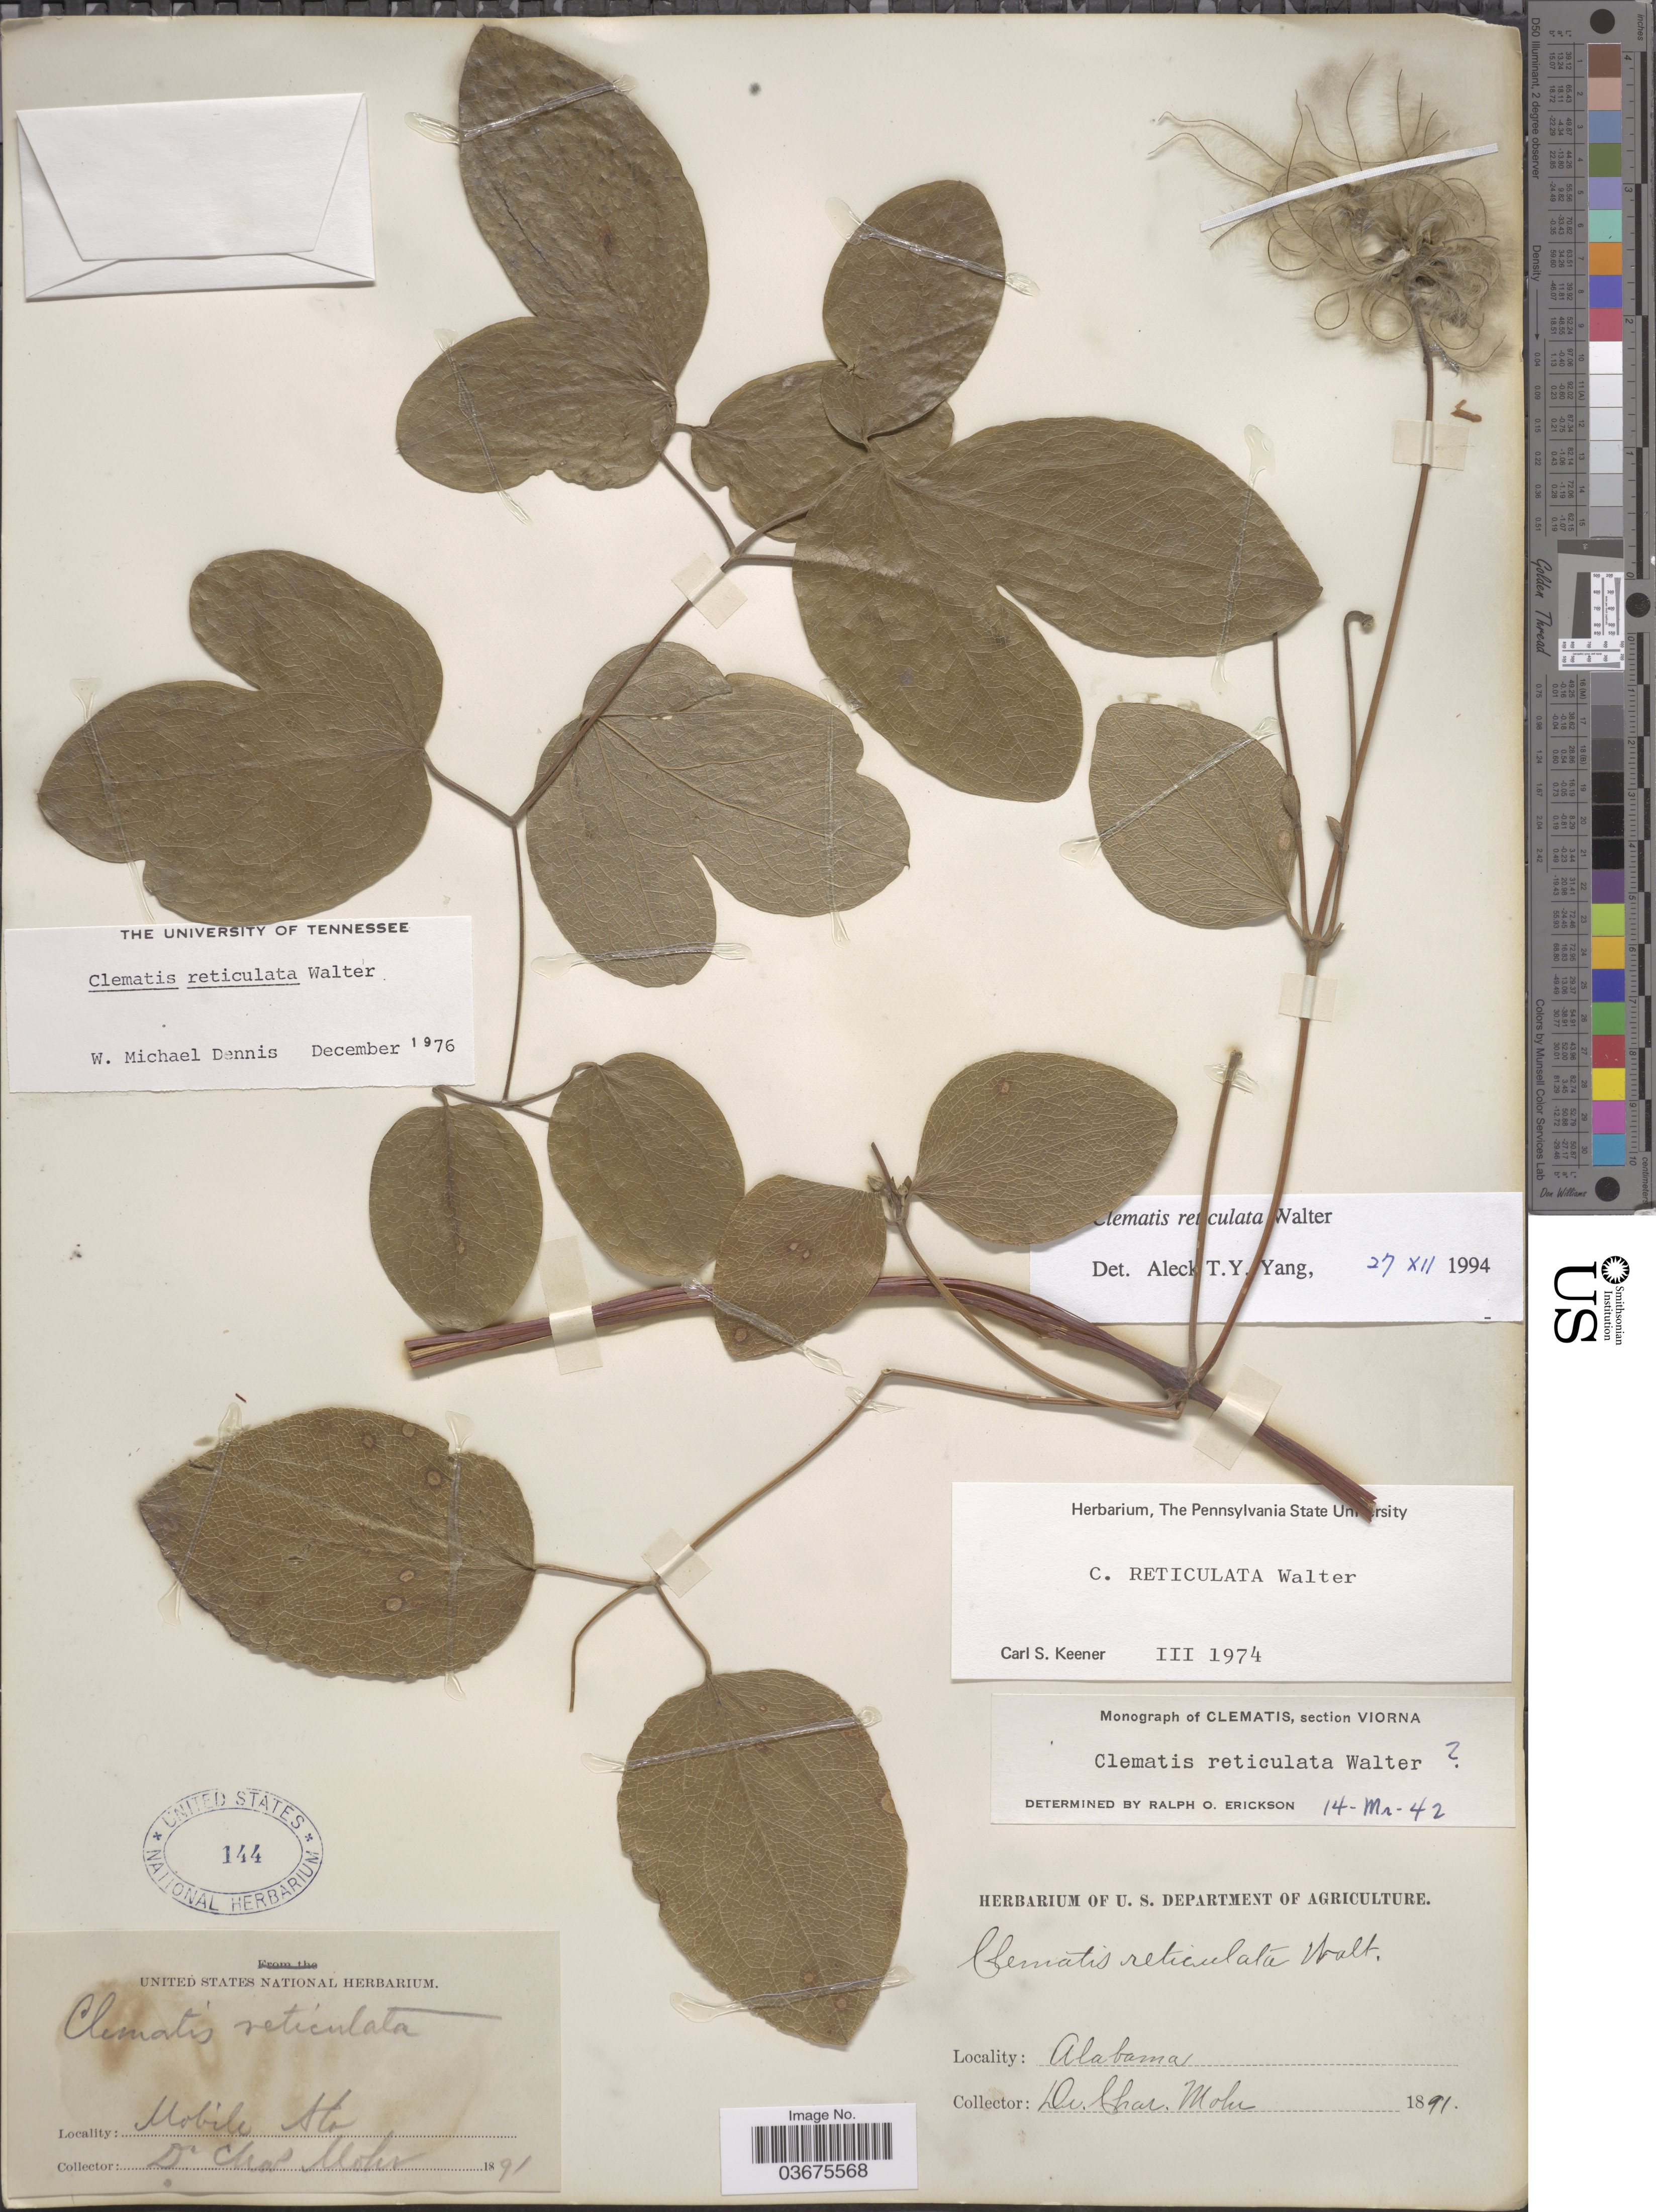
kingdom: Plantae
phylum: Tracheophyta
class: Magnoliopsida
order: Ranunculales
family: Ranunculaceae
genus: Clematis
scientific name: Clematis reticulata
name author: Walter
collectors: C. T. Mohr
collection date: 1891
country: United States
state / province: Alabama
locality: Mobile.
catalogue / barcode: US 144